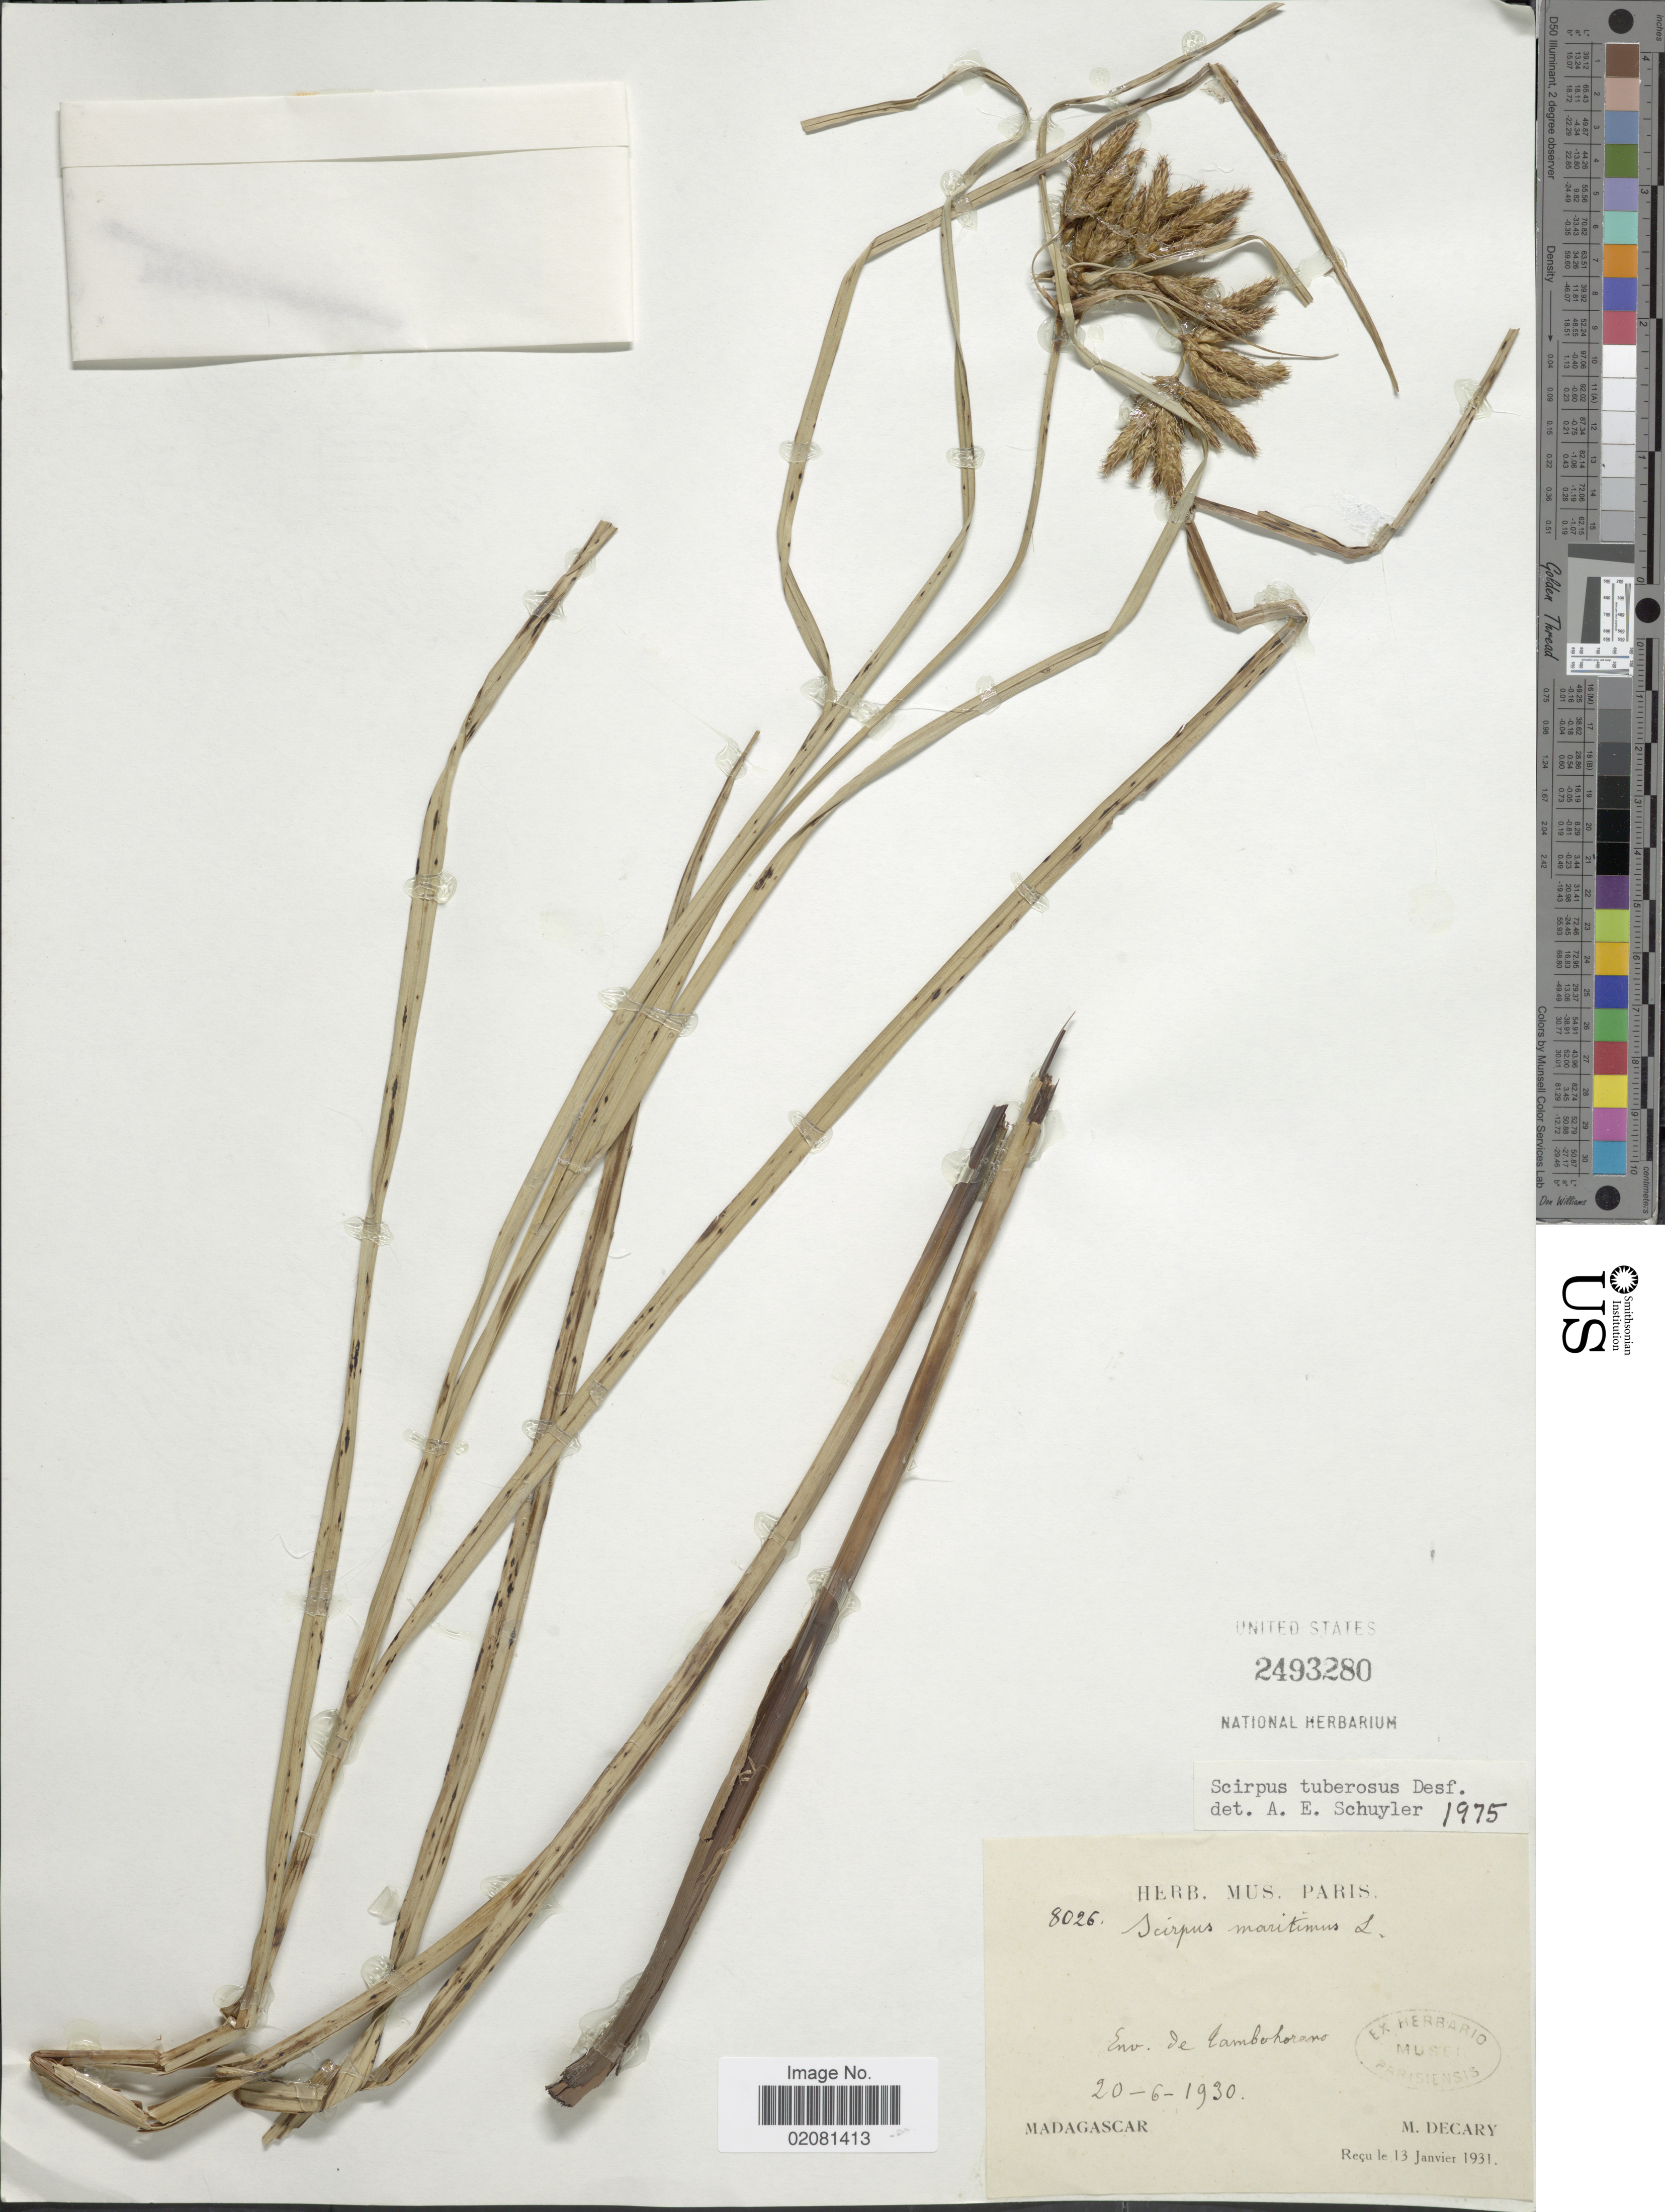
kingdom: Plantae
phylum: Tracheophyta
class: Liliopsida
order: Poales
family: Cyperaceae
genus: Bolboschoenus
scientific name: Bolboschoenus glaucus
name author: (Lam.) S.G. Sm.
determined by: Strong, Mark T., (BOT), Smithsonian Institution - National Museum of Natural History (UNITED STATES)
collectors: R. Decary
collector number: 8026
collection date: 1930-06-20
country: Madagascar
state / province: Melaky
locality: Env. de Tambohorano [Vicinity of Tambohorano]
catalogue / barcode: US 2493280